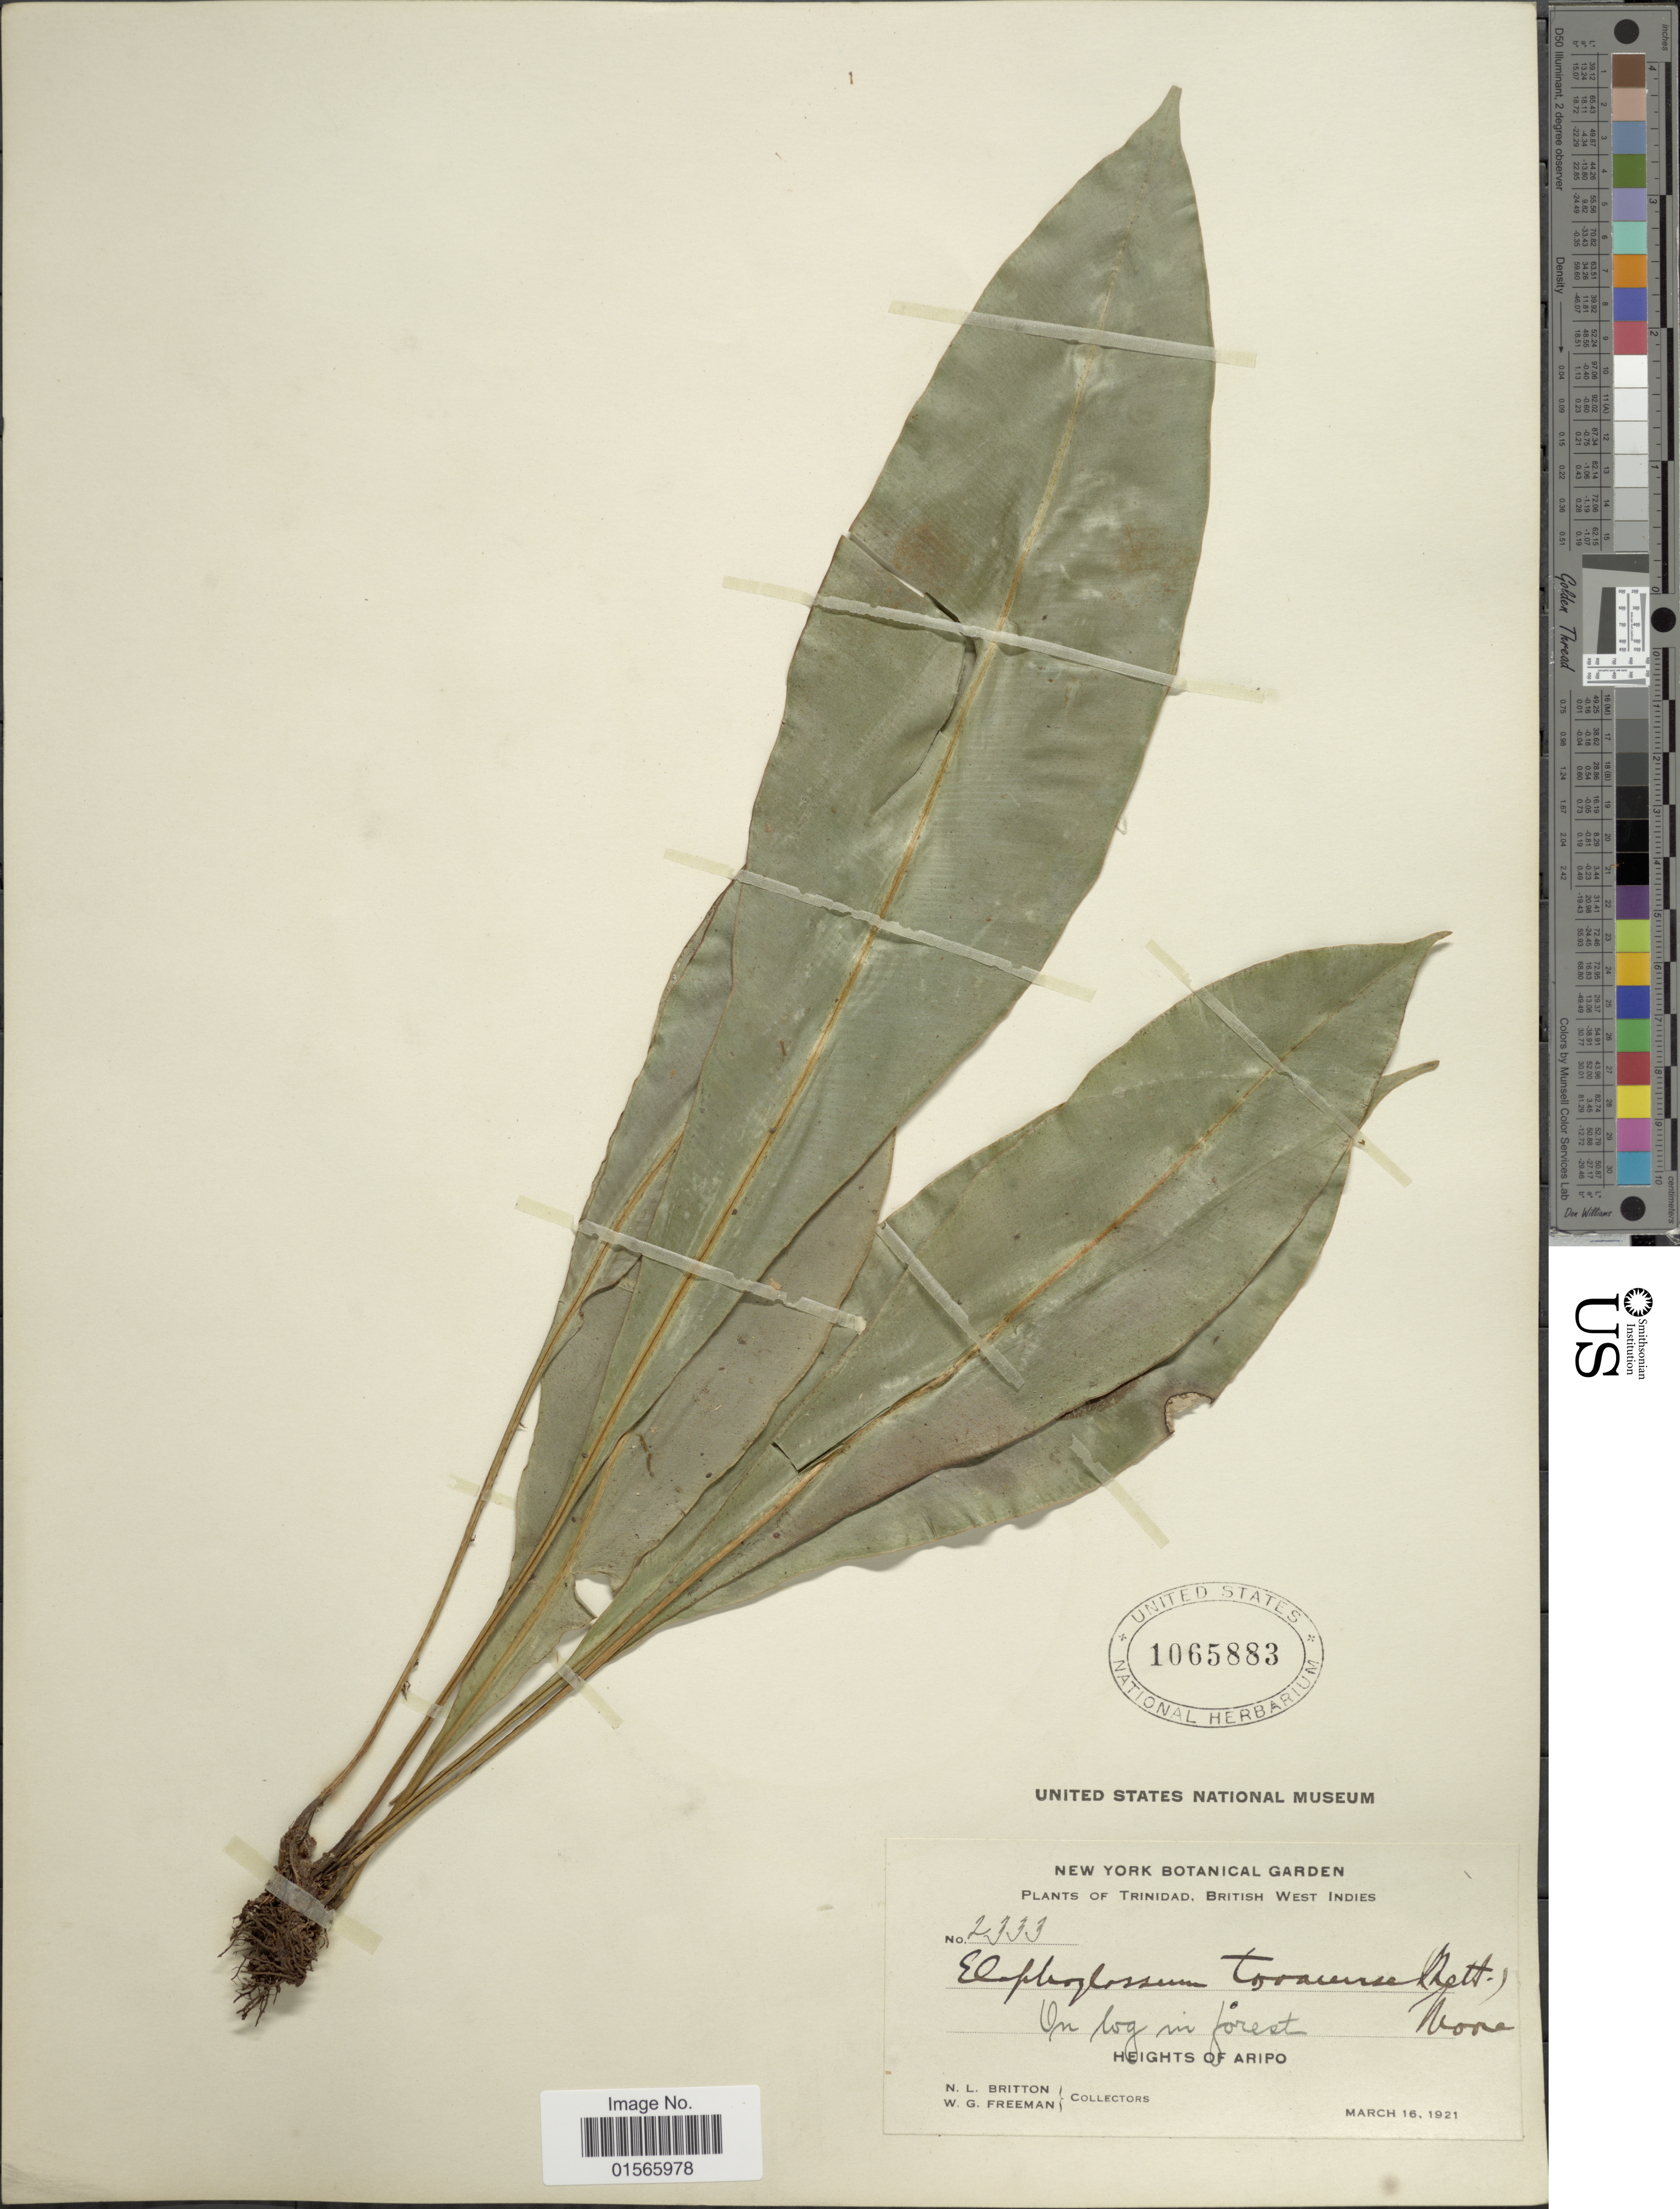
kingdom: Plantae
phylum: Tracheophyta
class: Polypodiopsida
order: Polypodiales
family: Dryopteridaceae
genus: Elaphoglossum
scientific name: Elaphoglossum luridum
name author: (Fée) Christ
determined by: Matos, F. B.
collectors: N. Britton & W. Freeman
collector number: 2333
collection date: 1921-03-16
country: Trinidad and Tobago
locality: Trinidad, West Indies, On log in forest, Height of Aripo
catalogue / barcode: US 1065883